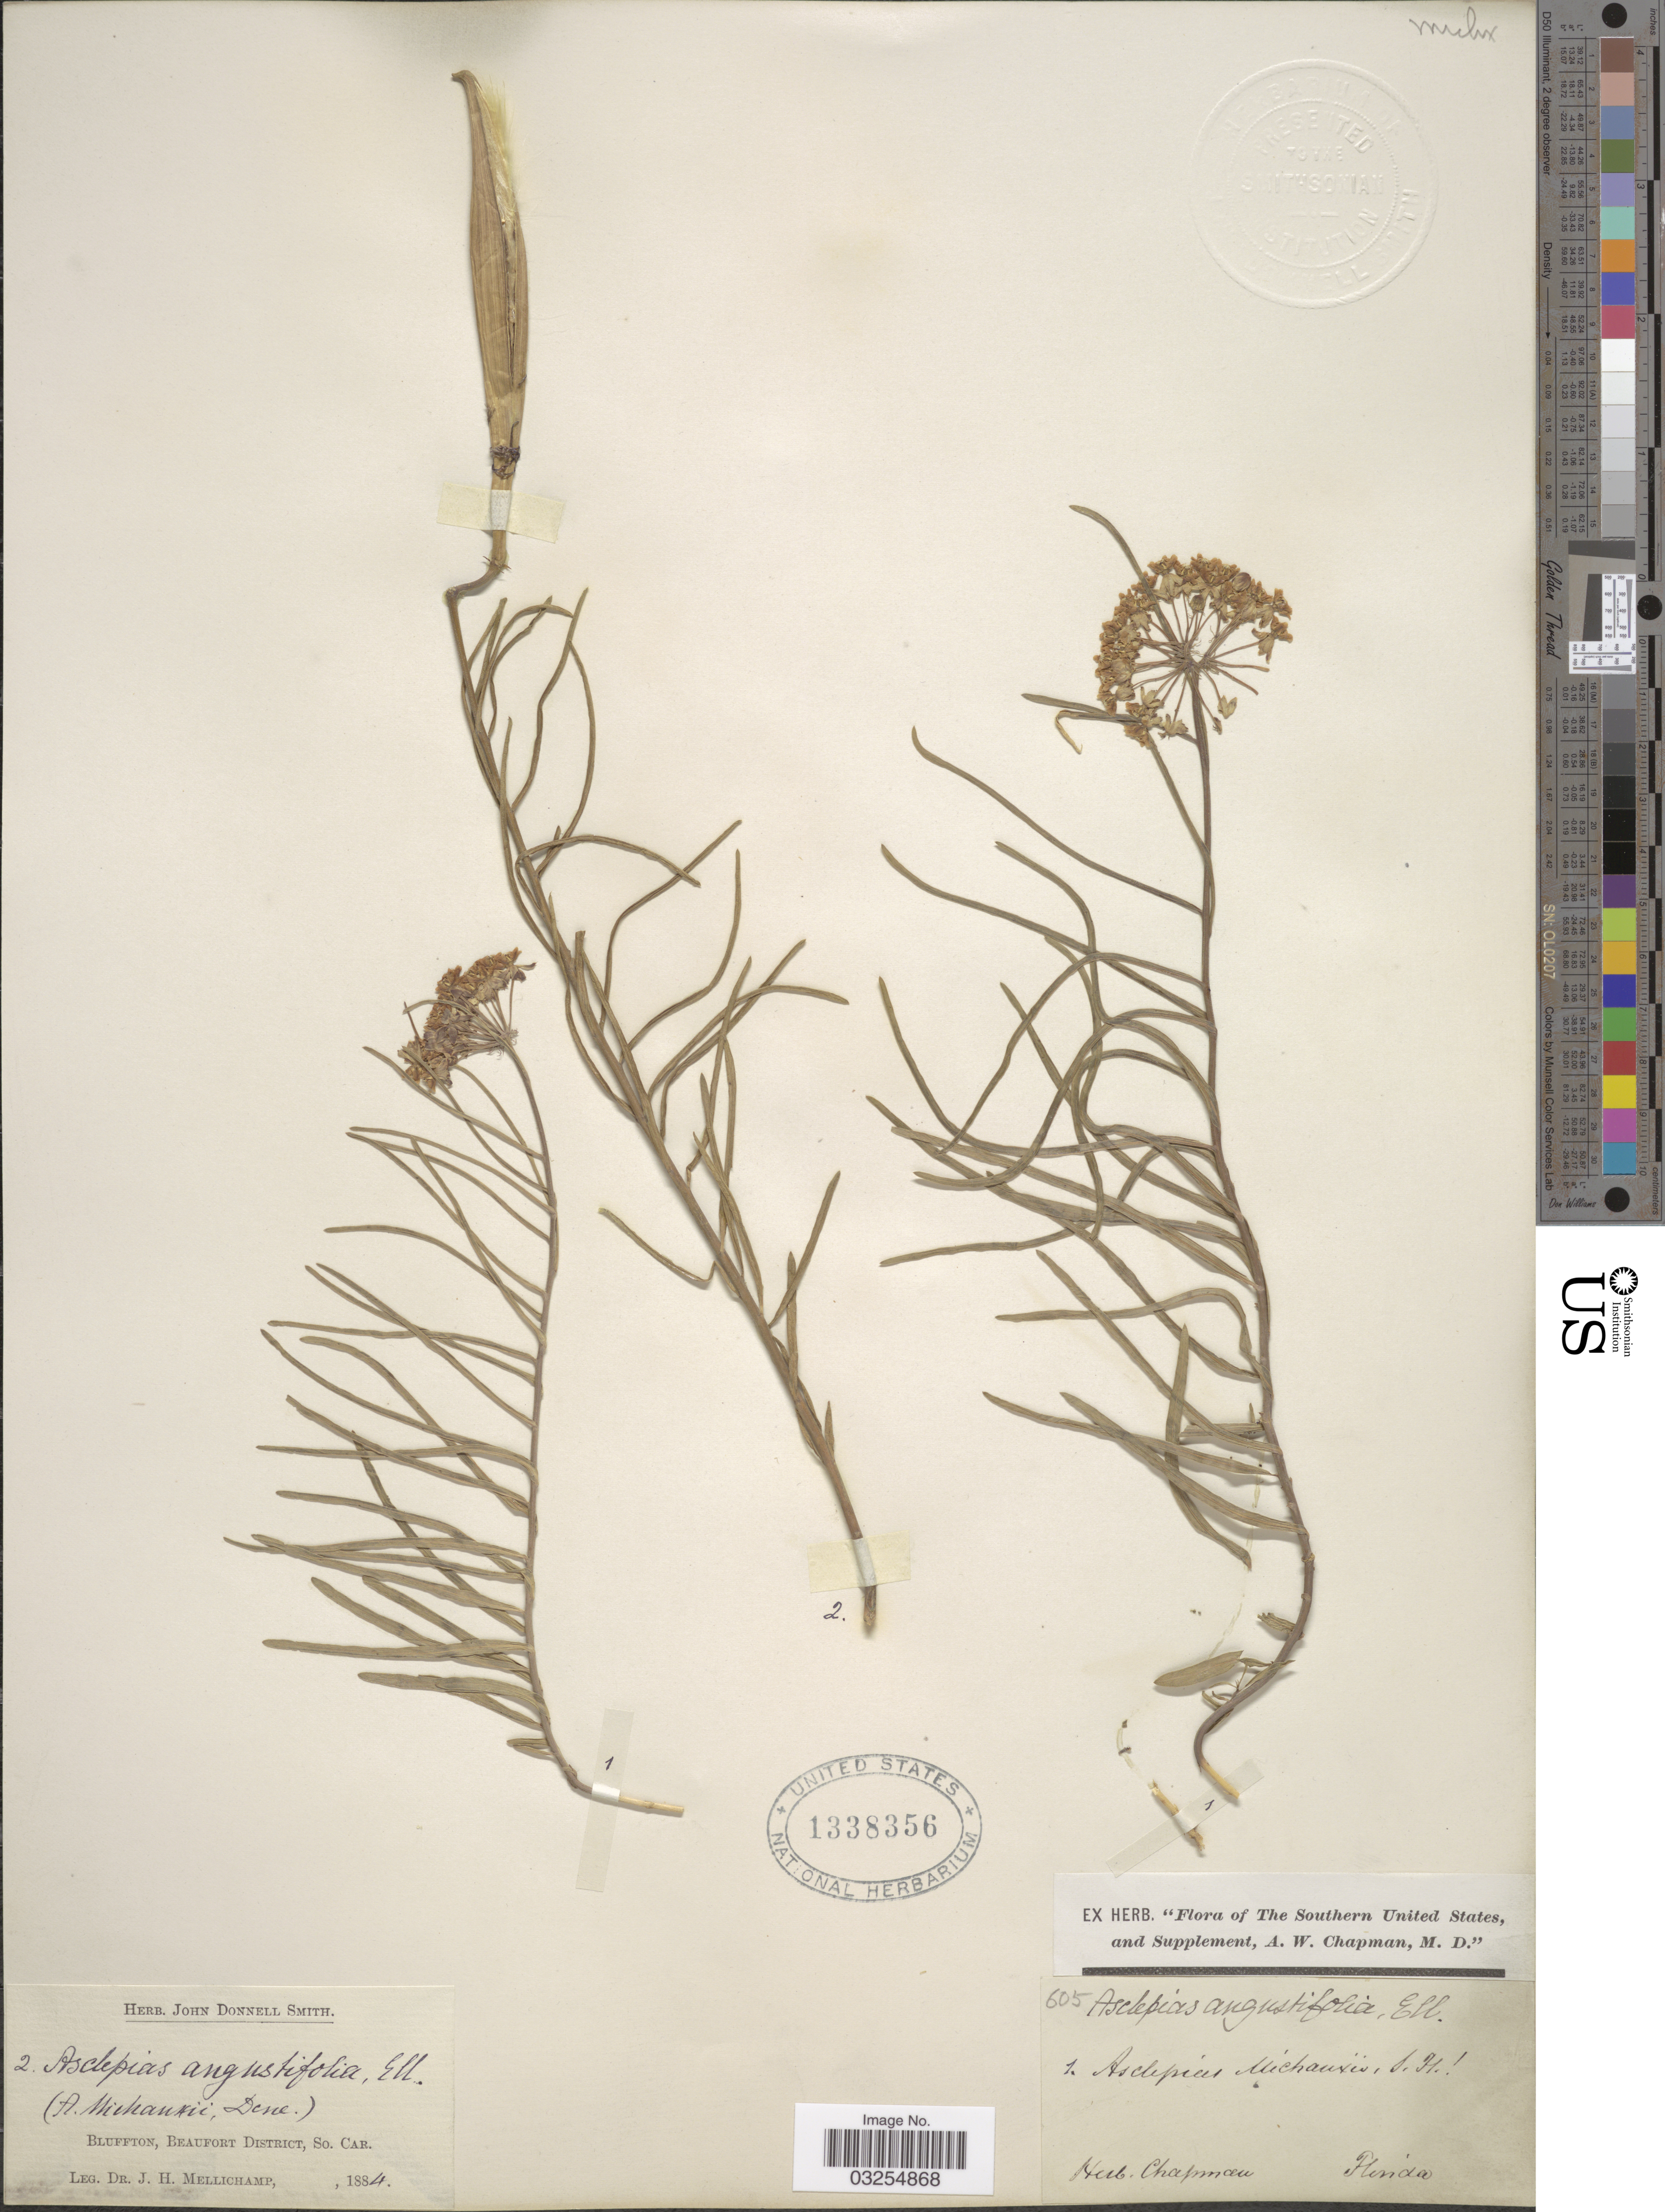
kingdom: Plantae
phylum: Tracheophyta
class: Magnoliopsida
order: Gentianales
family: Apocynaceae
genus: Asclepias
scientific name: Asclepias michauxii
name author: Decne.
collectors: ex herb. A.W. Chapman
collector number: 1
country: United States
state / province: Florida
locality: The Southern United States, and Supplement.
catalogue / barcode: US 1338356